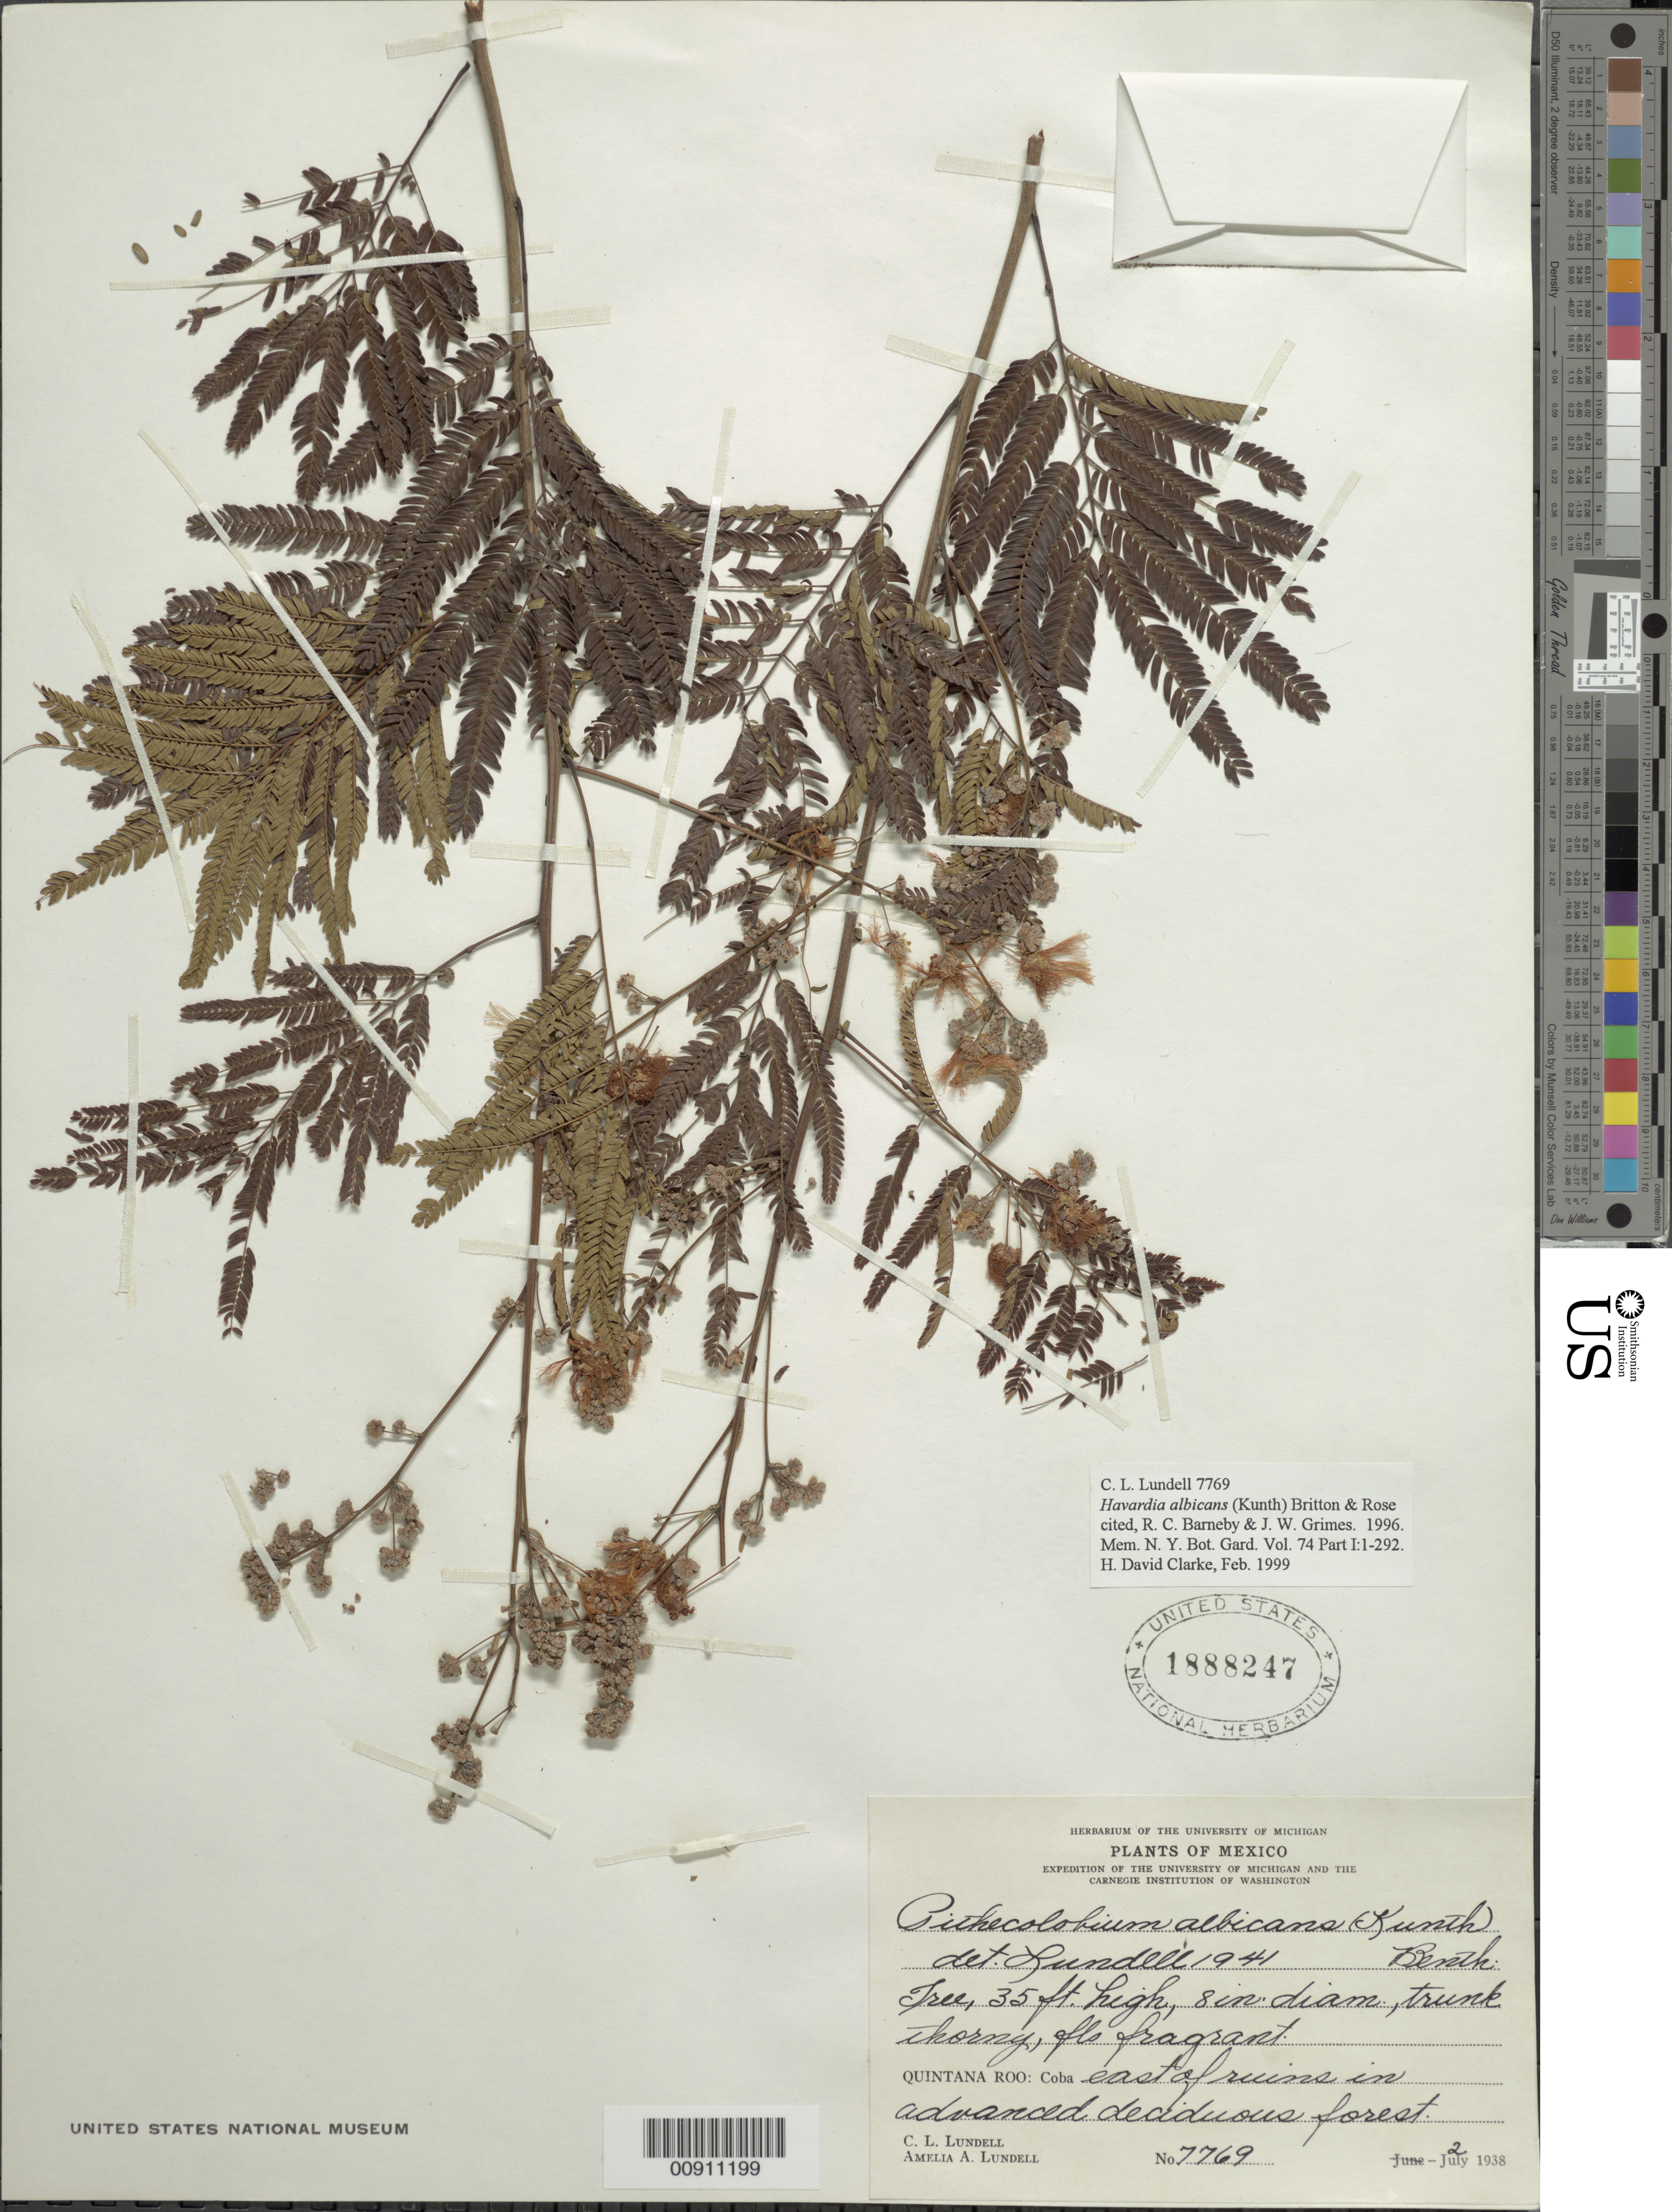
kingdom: Plantae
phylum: Tracheophyta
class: Magnoliopsida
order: Fabales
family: Fabaceae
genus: Havardia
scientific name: Havardia albicans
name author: (Kunth) Britton & Rose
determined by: Clarke, H. D.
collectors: C. L. Lundell & A. A. Lundell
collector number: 7769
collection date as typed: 02 Jul 1938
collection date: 1938-07-02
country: Mexico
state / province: Quintana Roo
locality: Quintana Roo: Coba east of ruins.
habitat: In advanced deciduous forest.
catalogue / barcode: US 1888247